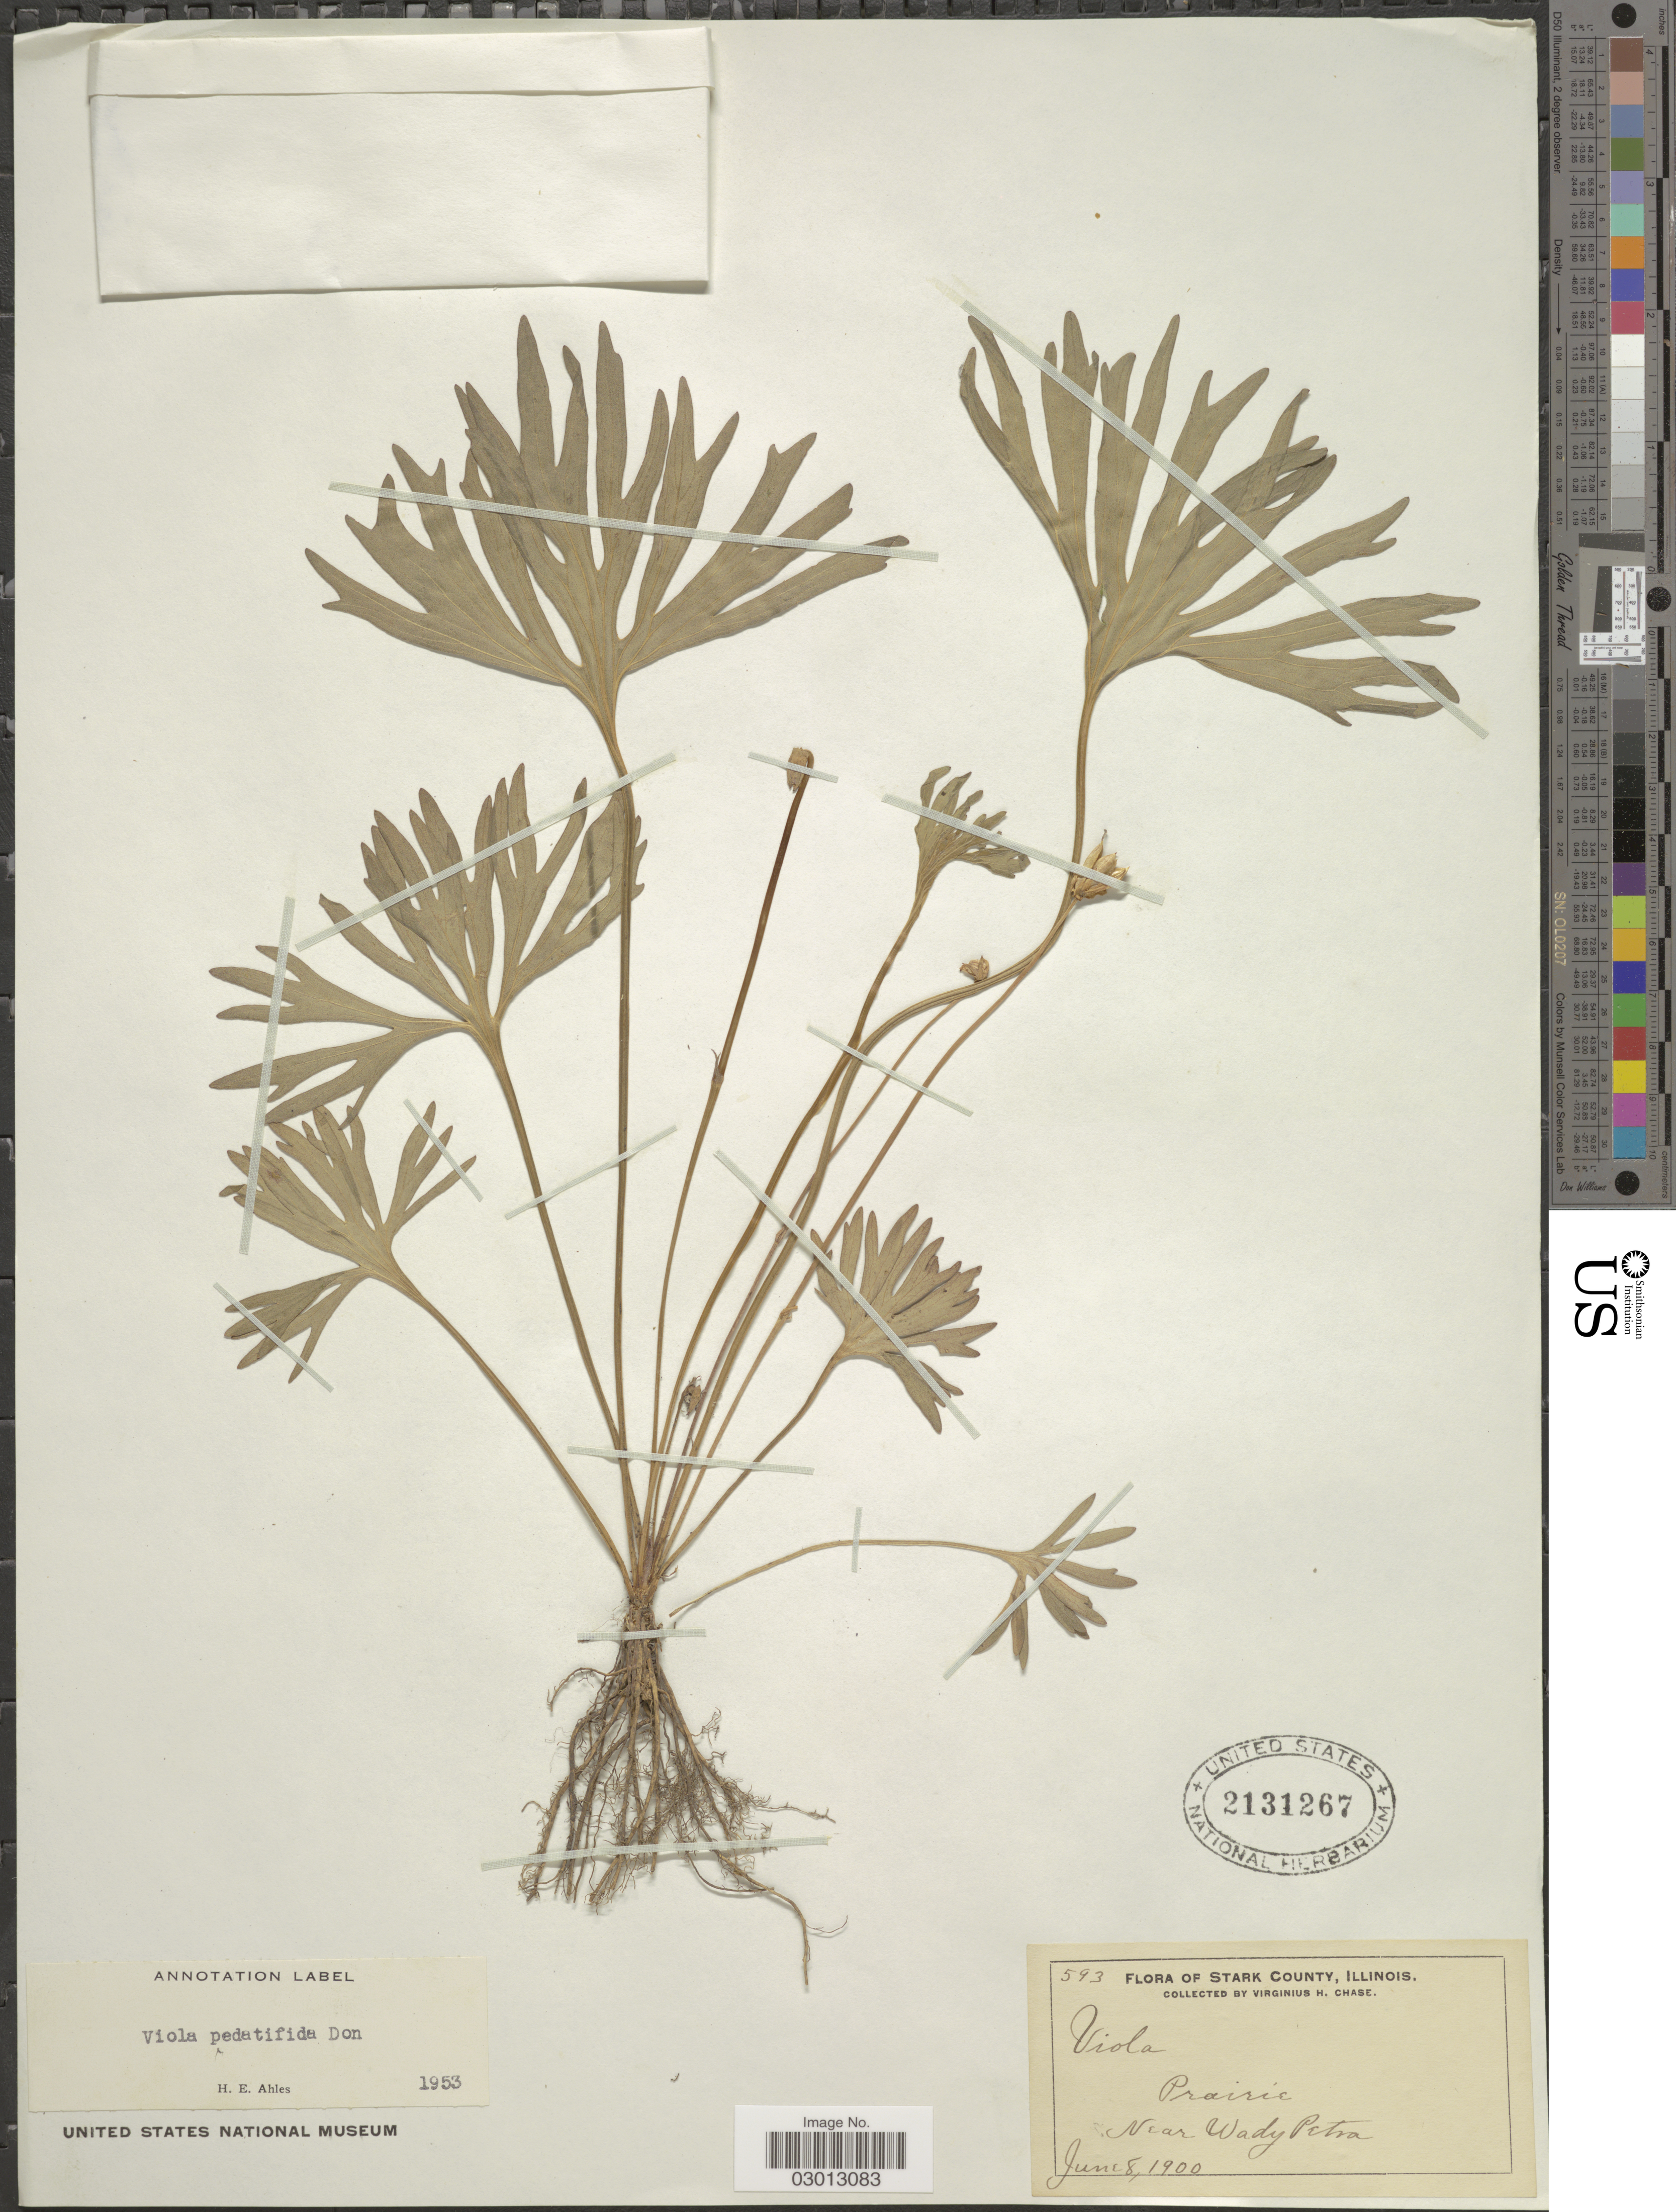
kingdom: Plantae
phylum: Tracheophyta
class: Magnoliopsida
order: Malpighiales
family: Violaceae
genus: Viola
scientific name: Viola pedatifida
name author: G. Don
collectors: V. H. Chase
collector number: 593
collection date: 1900-06-08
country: United States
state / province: Illinois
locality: Stark County. Prairie. Near Wady Petra.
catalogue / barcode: US 2131267